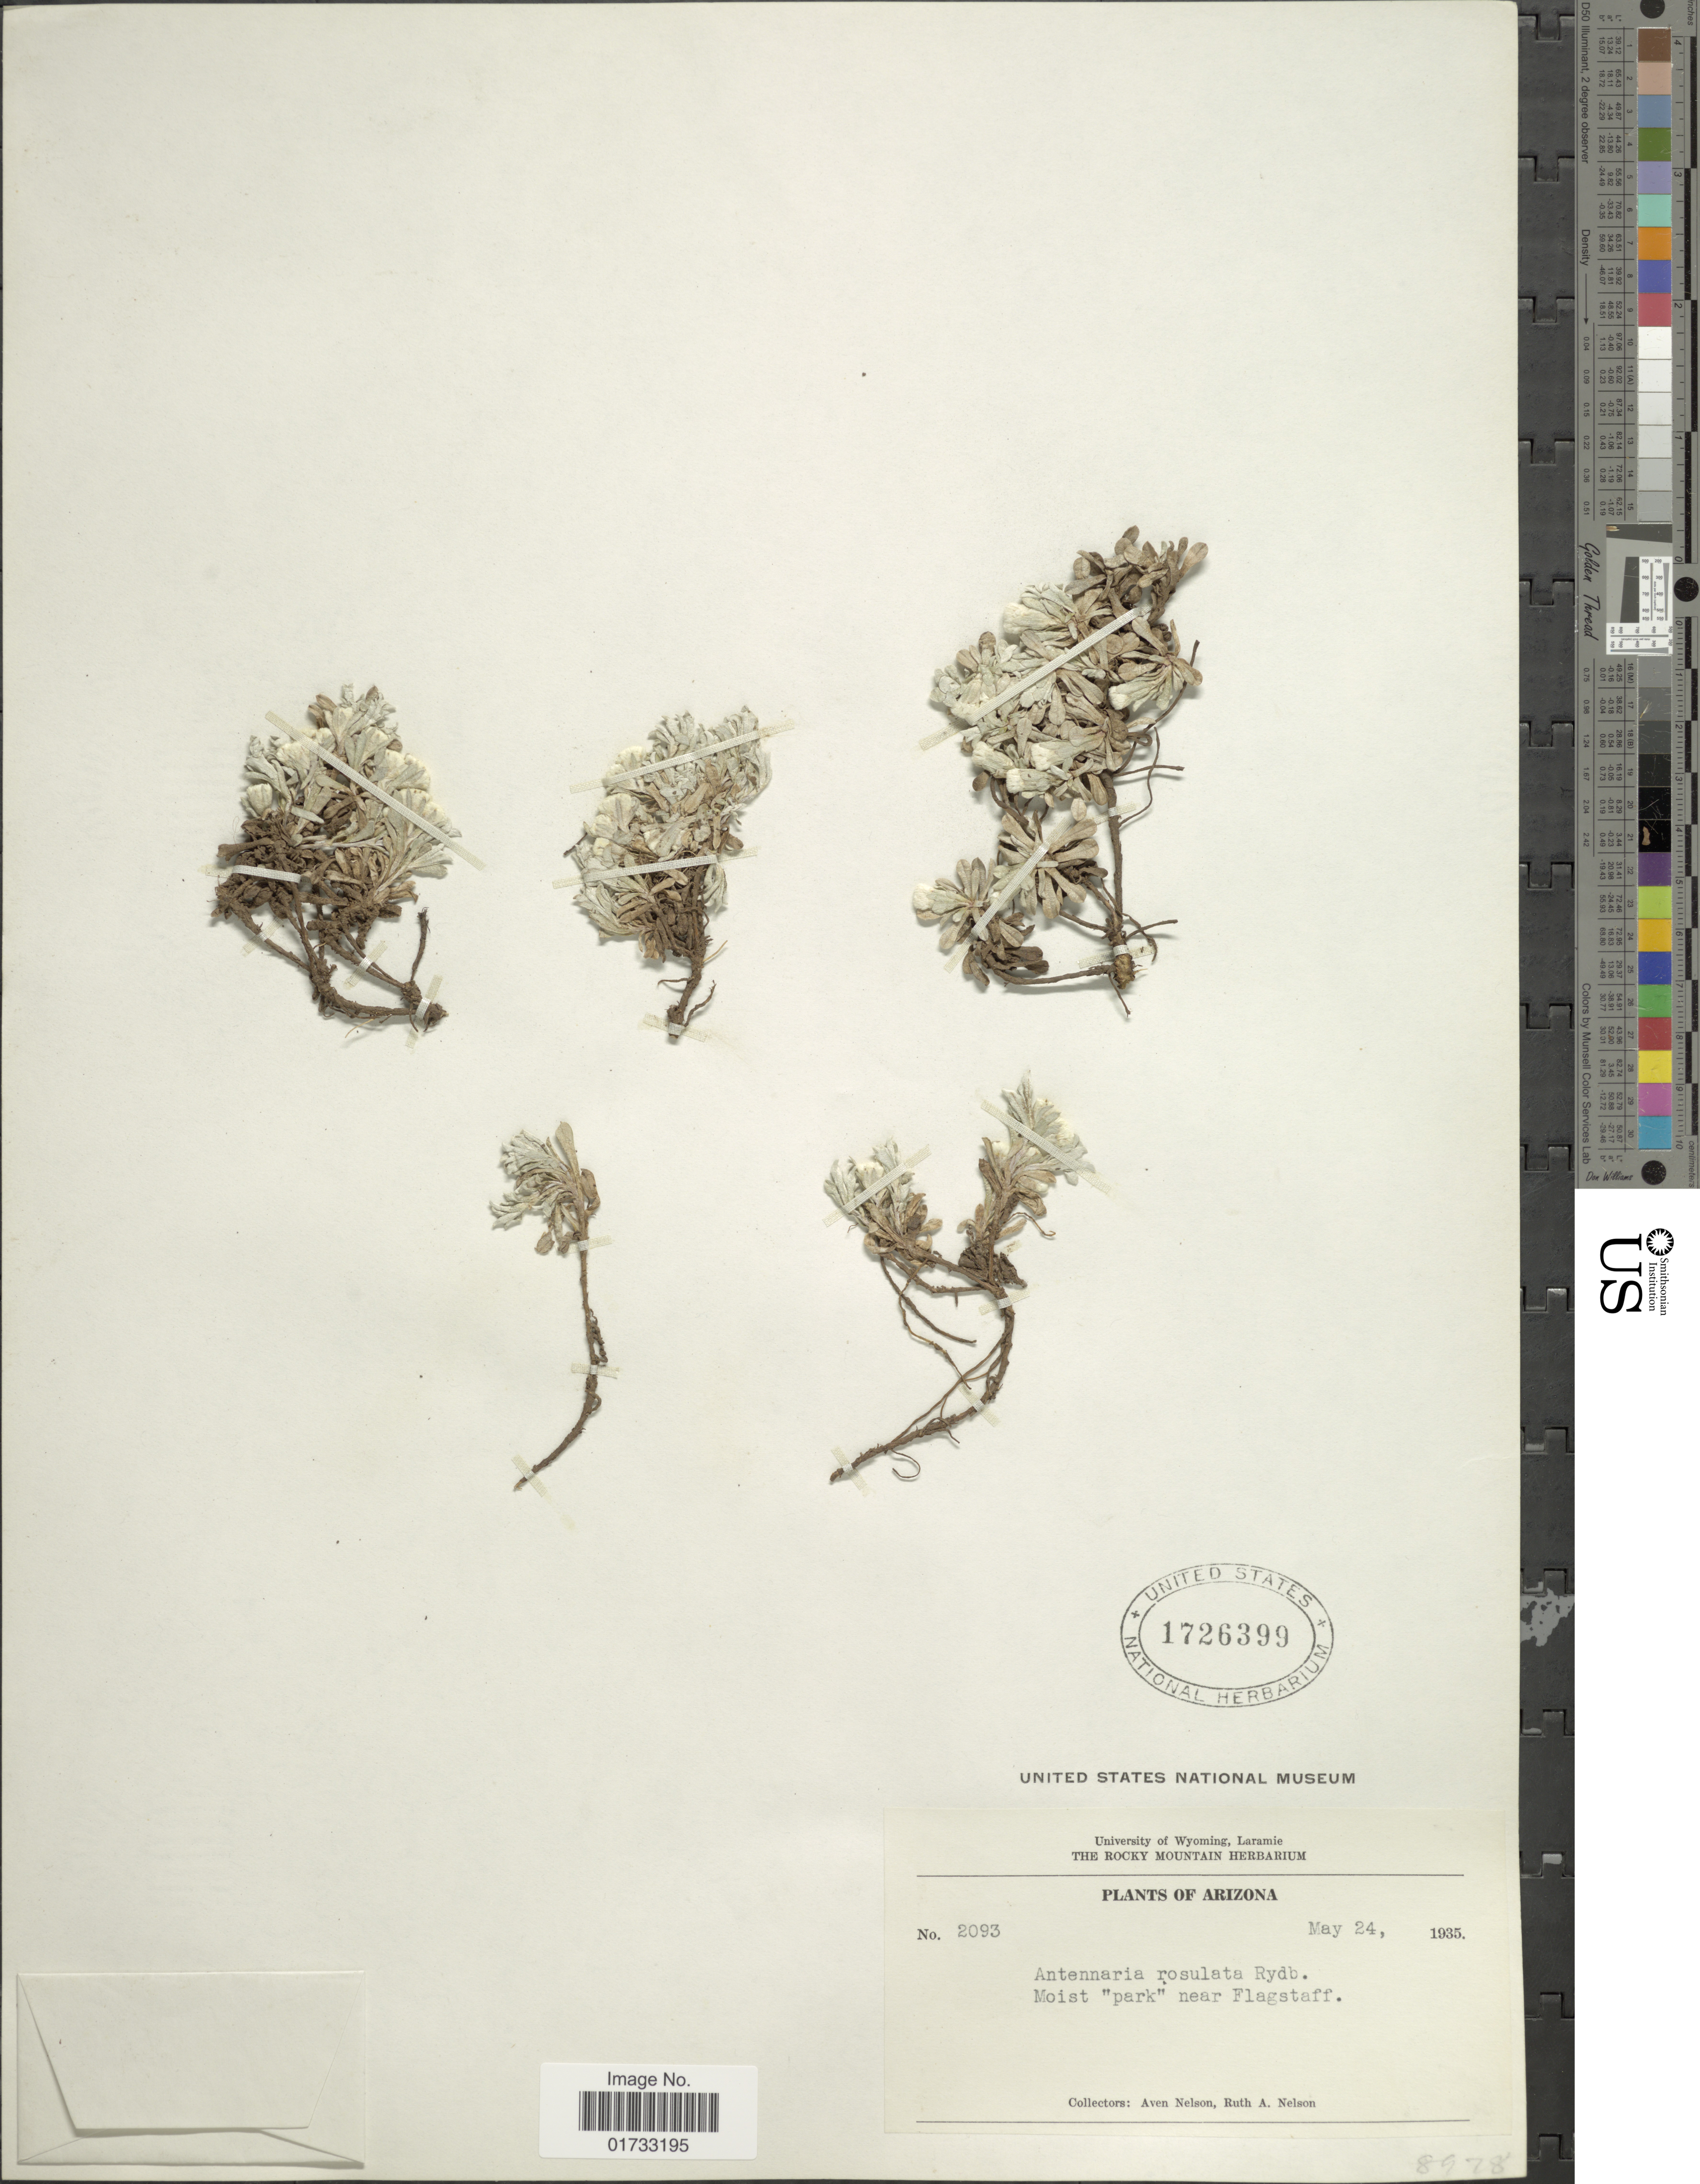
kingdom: Plantae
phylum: Tracheophyta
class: Magnoliopsida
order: Asterales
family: Asteraceae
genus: Antennaria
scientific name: Antennaria rosulata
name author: Rydb.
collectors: A. Nelson & R. A. Nelson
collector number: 2093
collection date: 1935-05-24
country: United States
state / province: Arizona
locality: Moist "park" near Flagstaff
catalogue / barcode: US 1726399